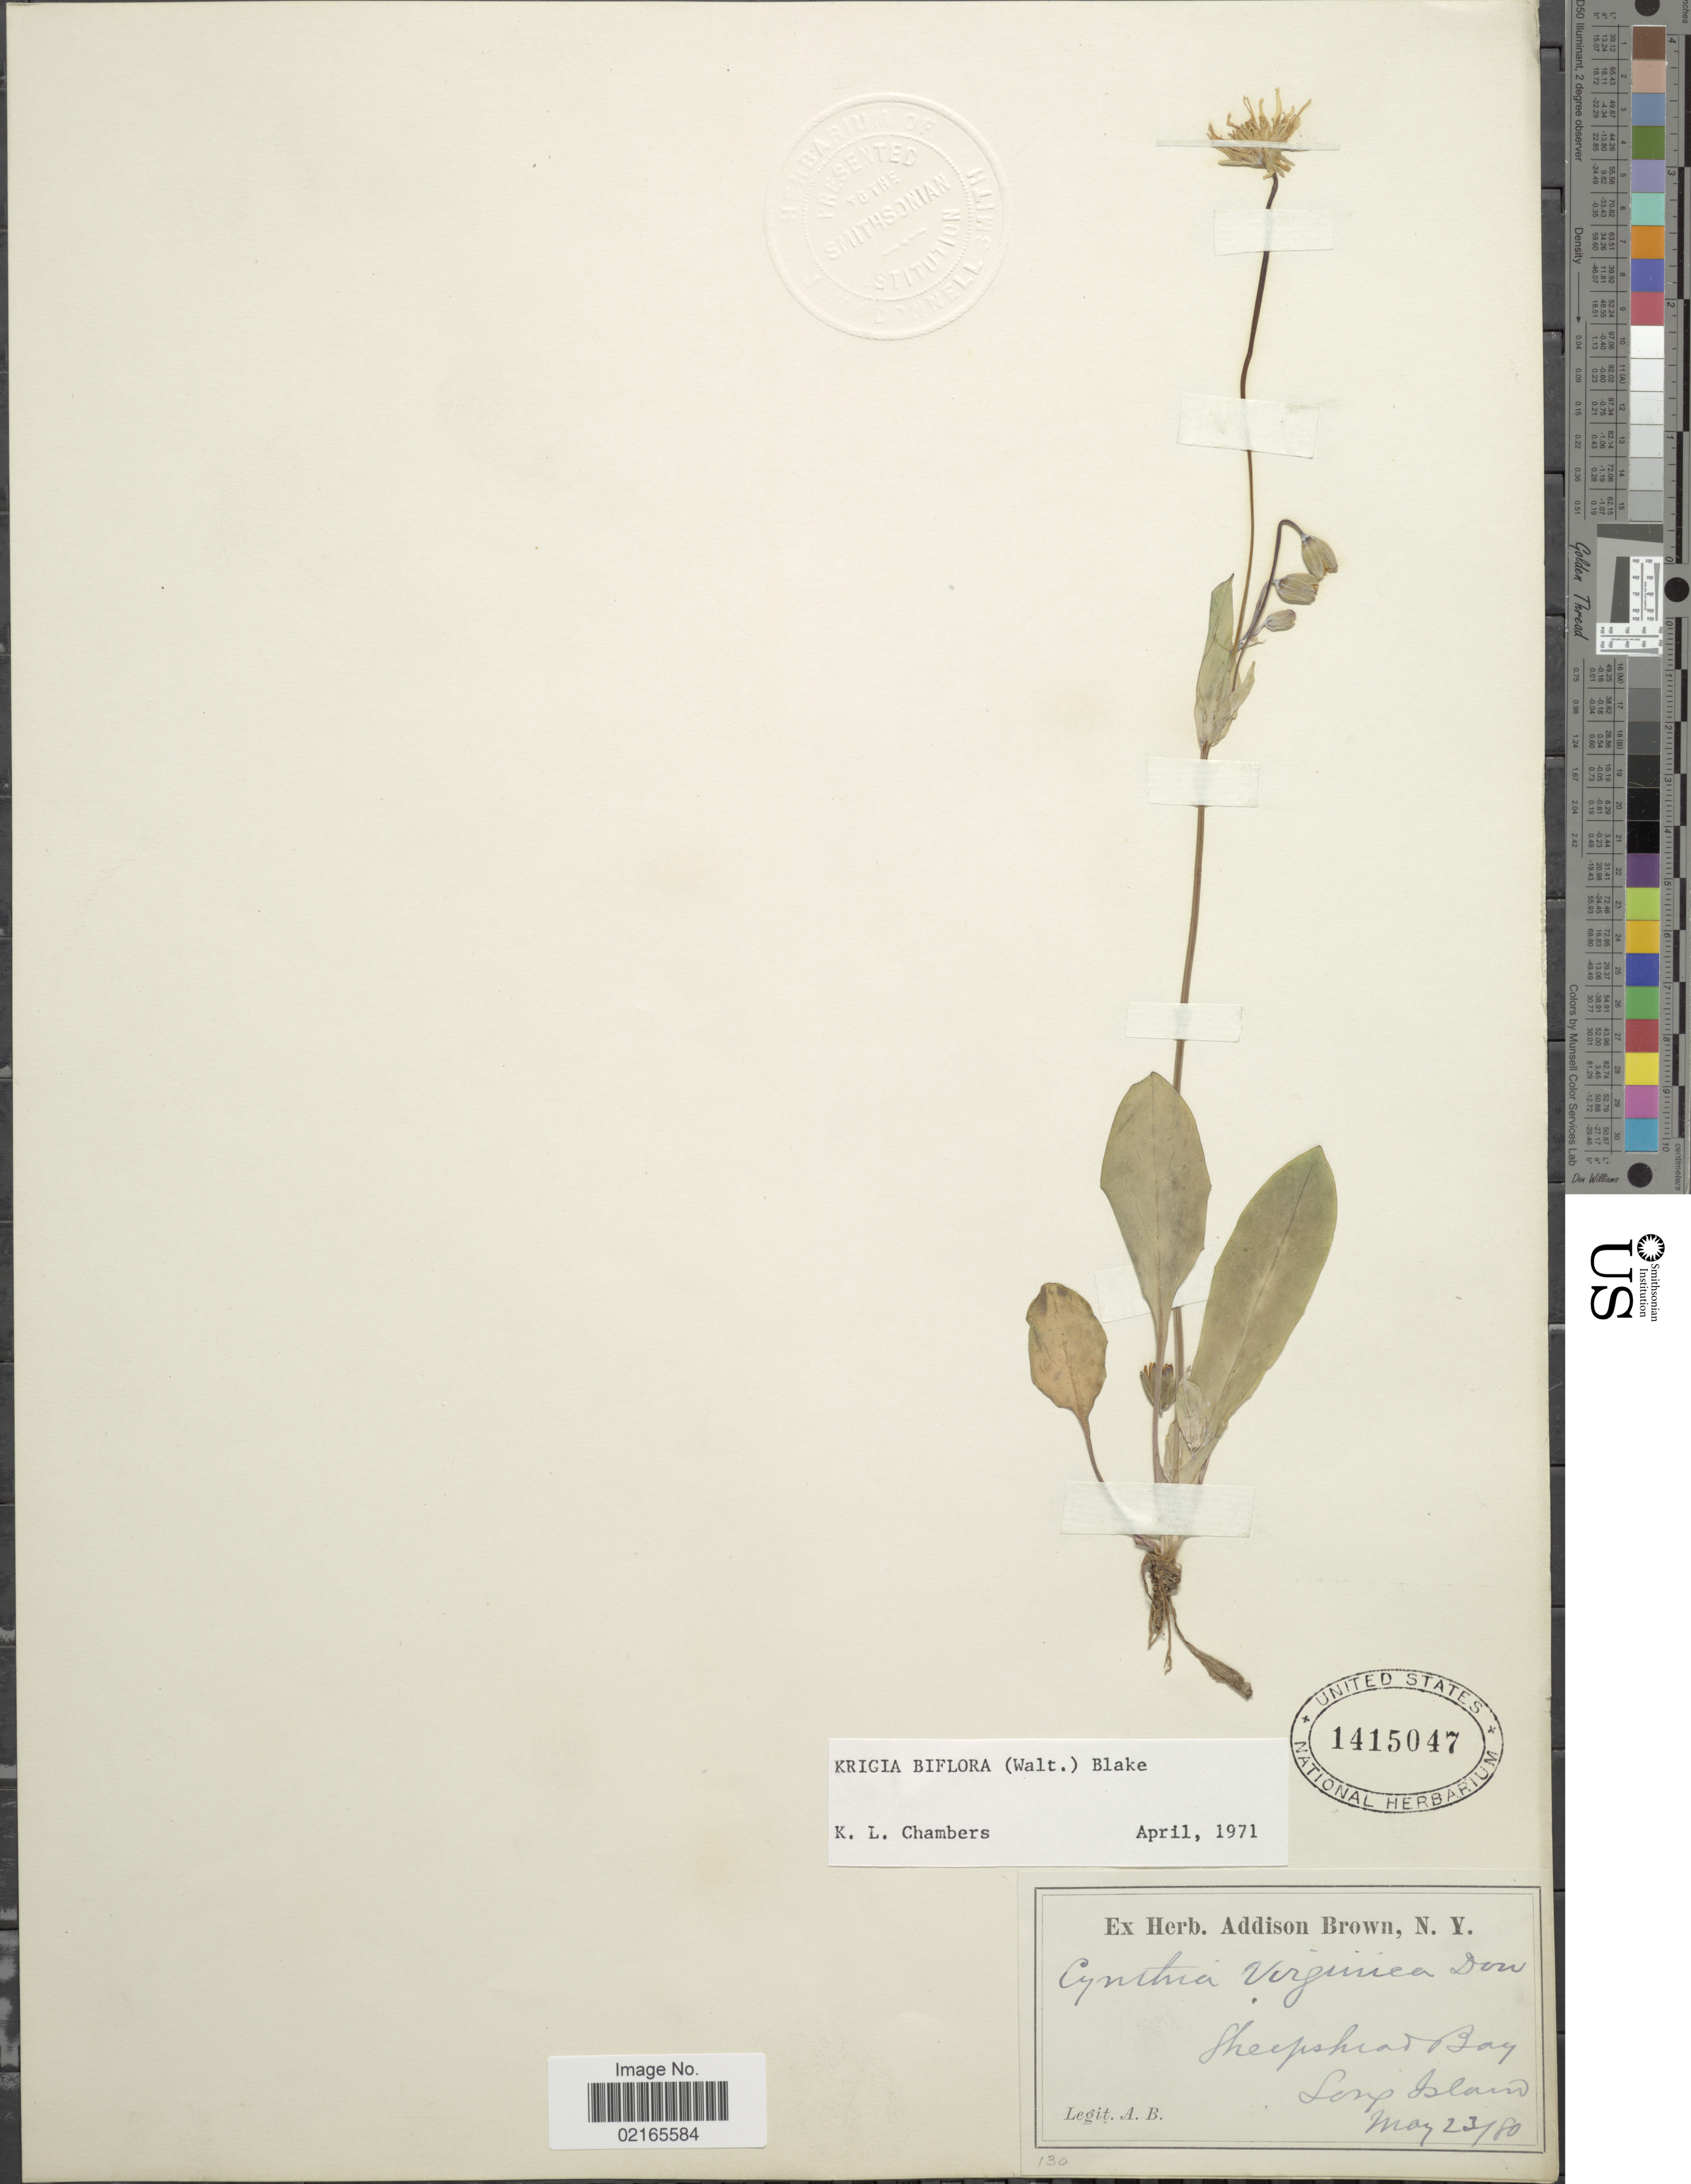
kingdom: Plantae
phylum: Tracheophyta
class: Magnoliopsida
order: Asterales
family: Asteraceae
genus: Krigia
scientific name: Krigia biflora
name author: (Walter) S.F. Blake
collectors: A. Brown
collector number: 130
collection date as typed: Transcribed d/m/y: 23/5/80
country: United States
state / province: New York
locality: Sheepshead Bay, Long Island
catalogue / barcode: US 1415047